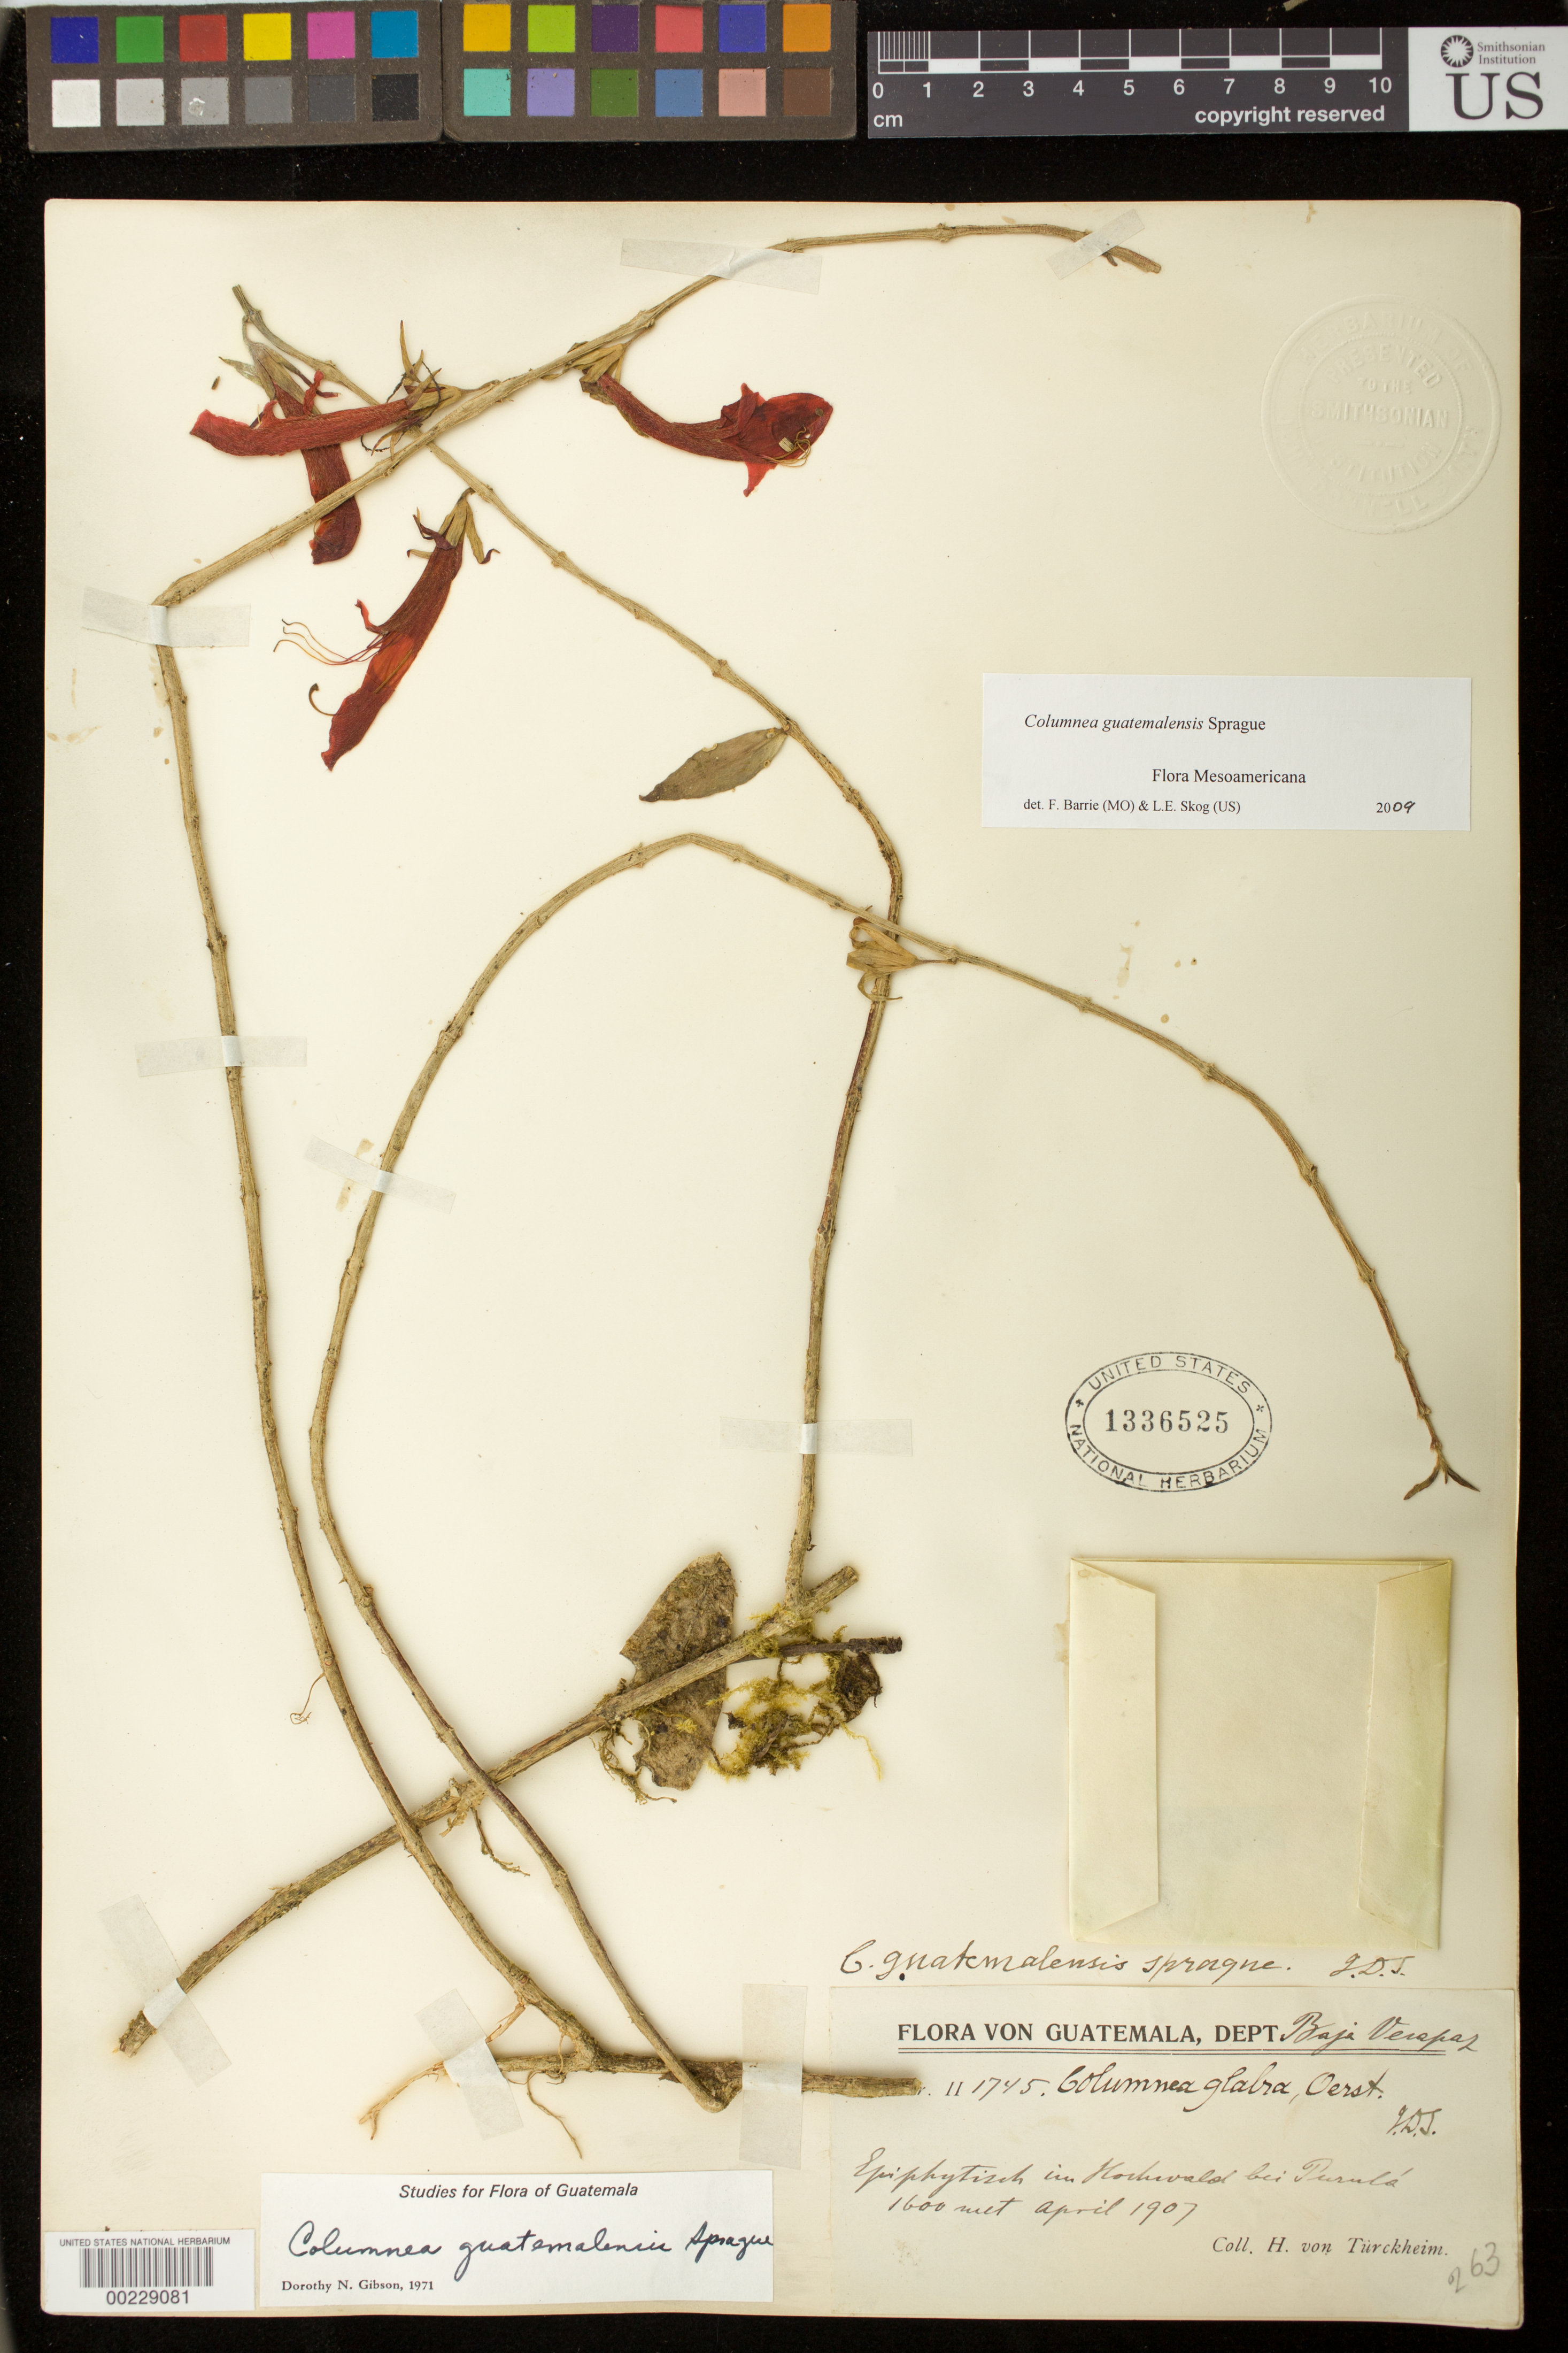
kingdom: Plantae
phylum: Tracheophyta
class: Magnoliopsida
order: Lamiales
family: Gesneriaceae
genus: Columnea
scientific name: Columnea guatemalensis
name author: Sprague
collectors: H. von Türckheim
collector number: II 1745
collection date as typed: Apr 1907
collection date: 1907-04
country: Guatemala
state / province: Baja Verapaz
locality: By Purulha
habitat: In highforest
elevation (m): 1600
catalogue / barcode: US 1336525